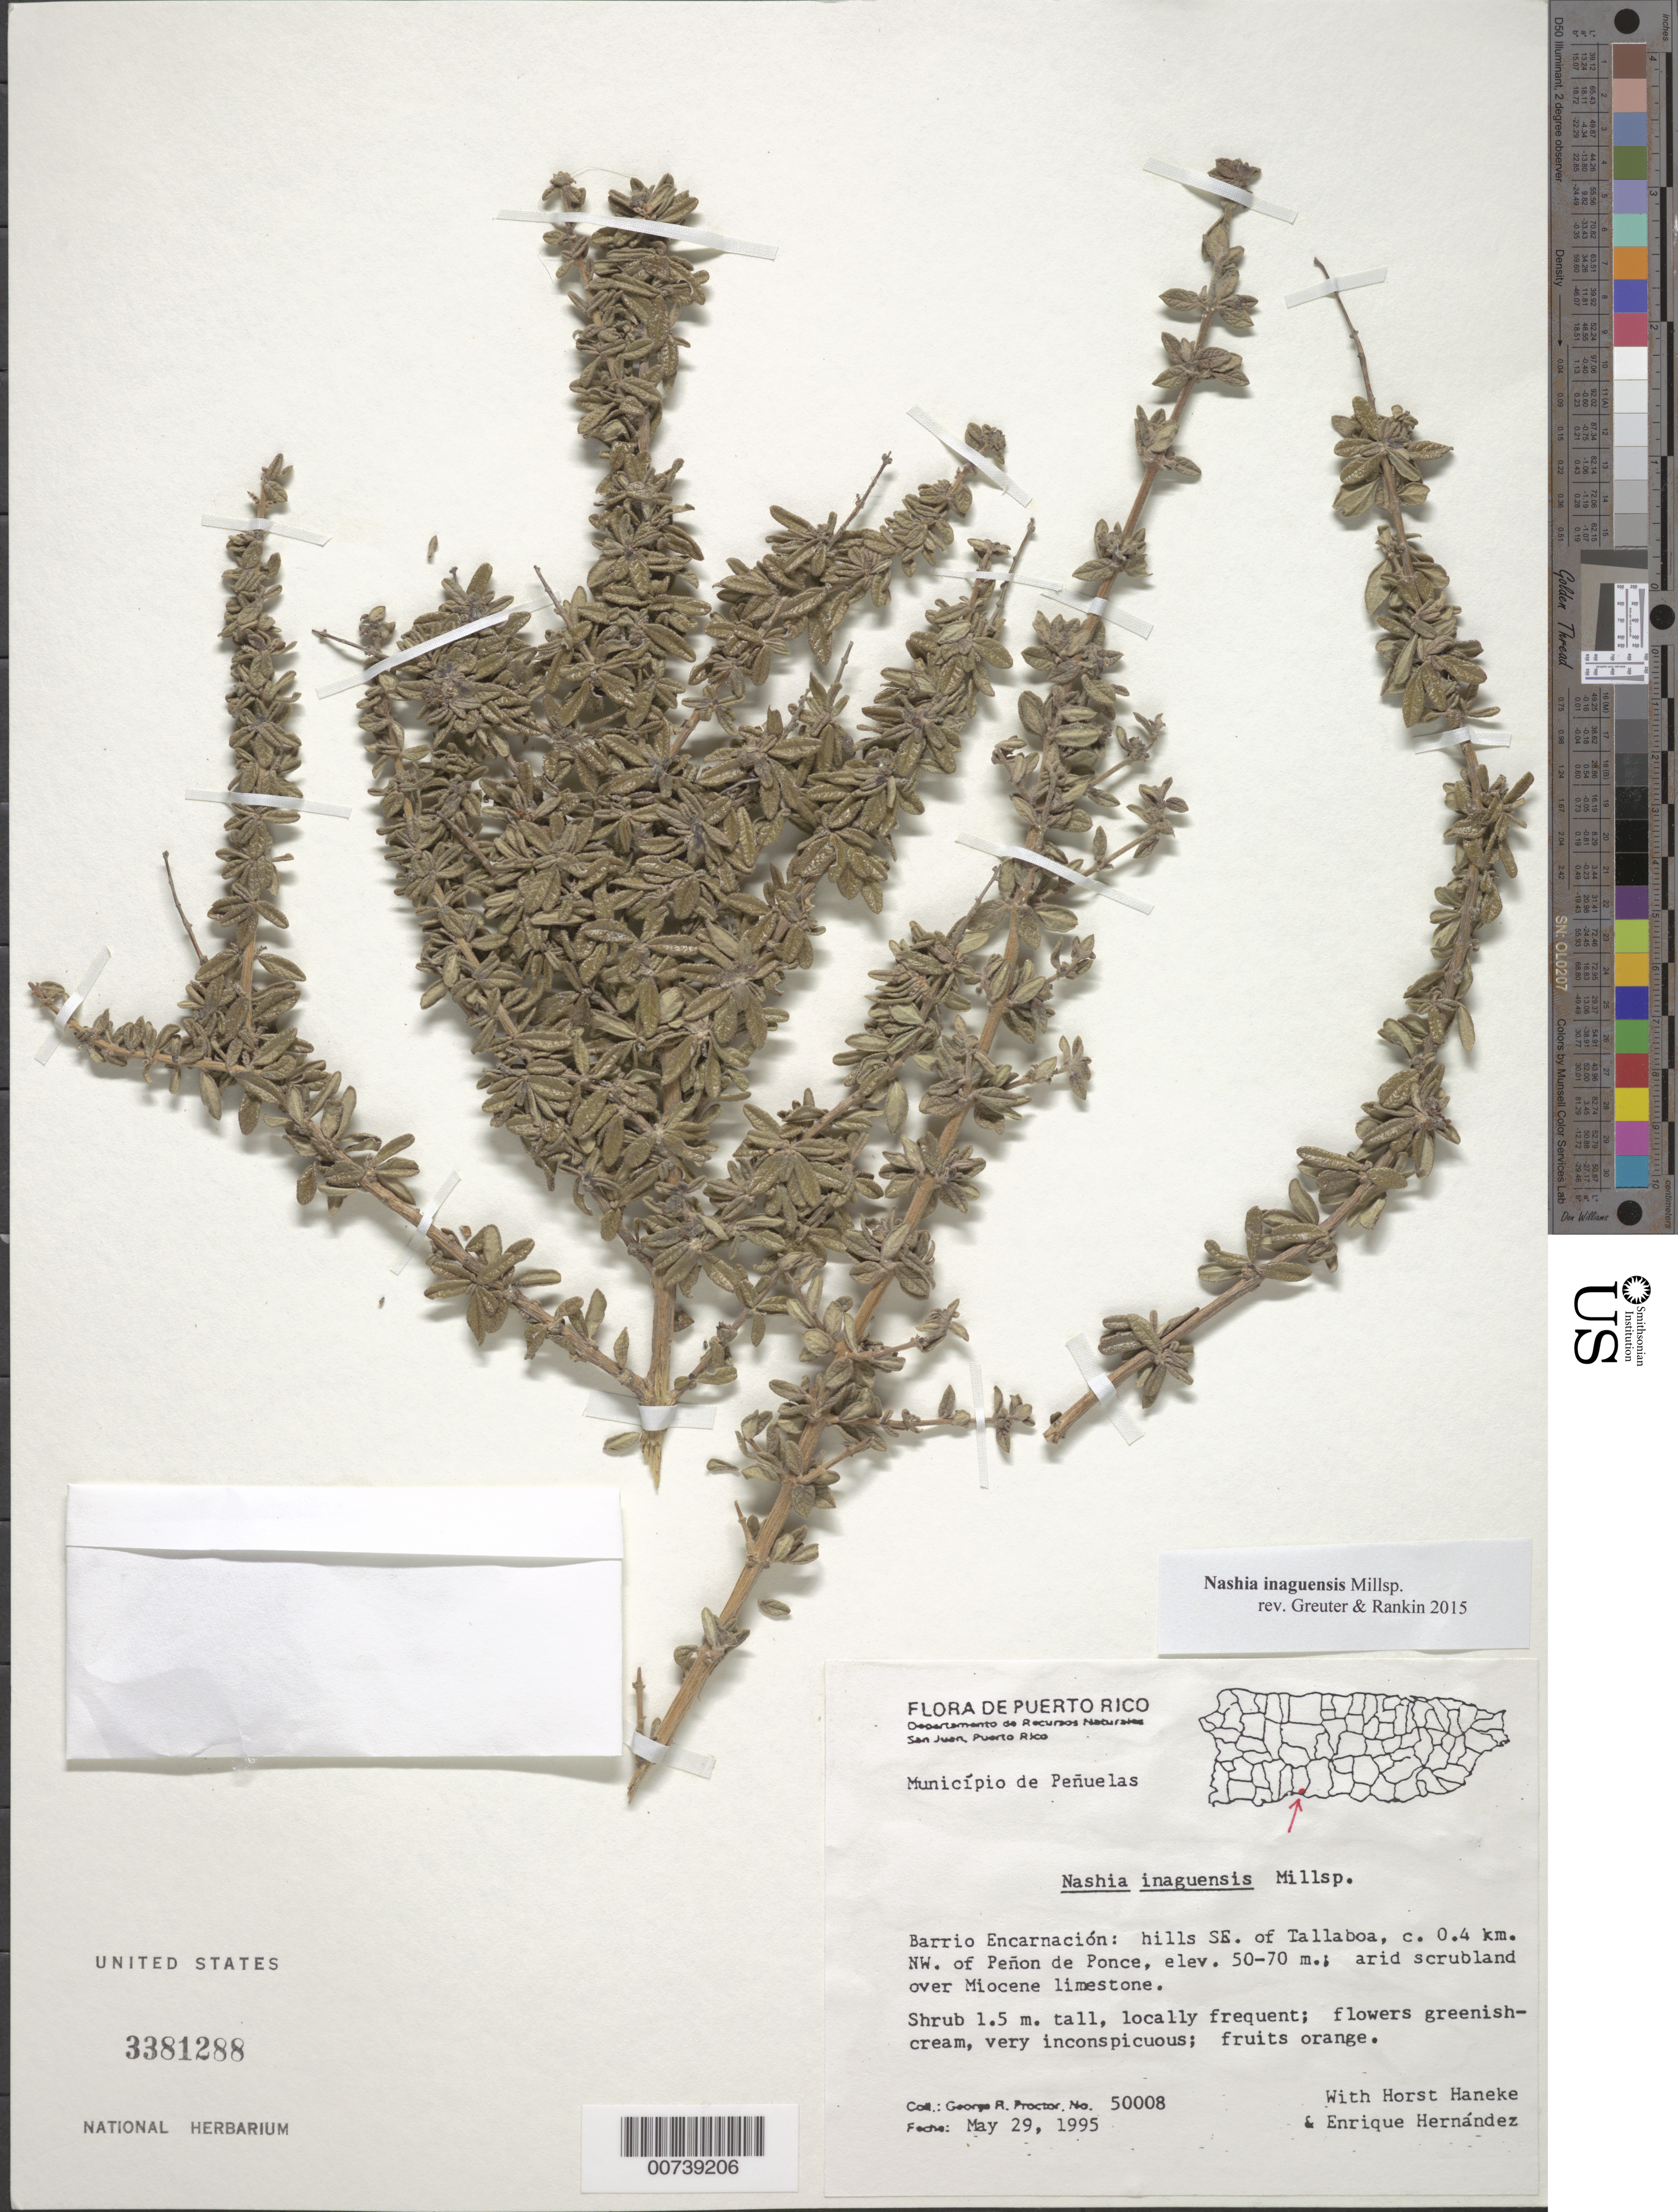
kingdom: Plantae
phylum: Tracheophyta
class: Magnoliopsida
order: Lamiales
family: Verbenaceae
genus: Nashia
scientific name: Nashia inaguensis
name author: Millsp.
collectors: G. R. Proctor, H. Haneke & E. Hernández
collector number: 50008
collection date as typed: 29 May 1995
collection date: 1995-05-29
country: Puerto Rico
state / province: Ponce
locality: Barrio Encarnación: hills SE of Tallaboa, ca. 0.4 km NW of Peñon de Ponce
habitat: Arid scrubland over Miocene limestone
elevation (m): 50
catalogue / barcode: US 3381288